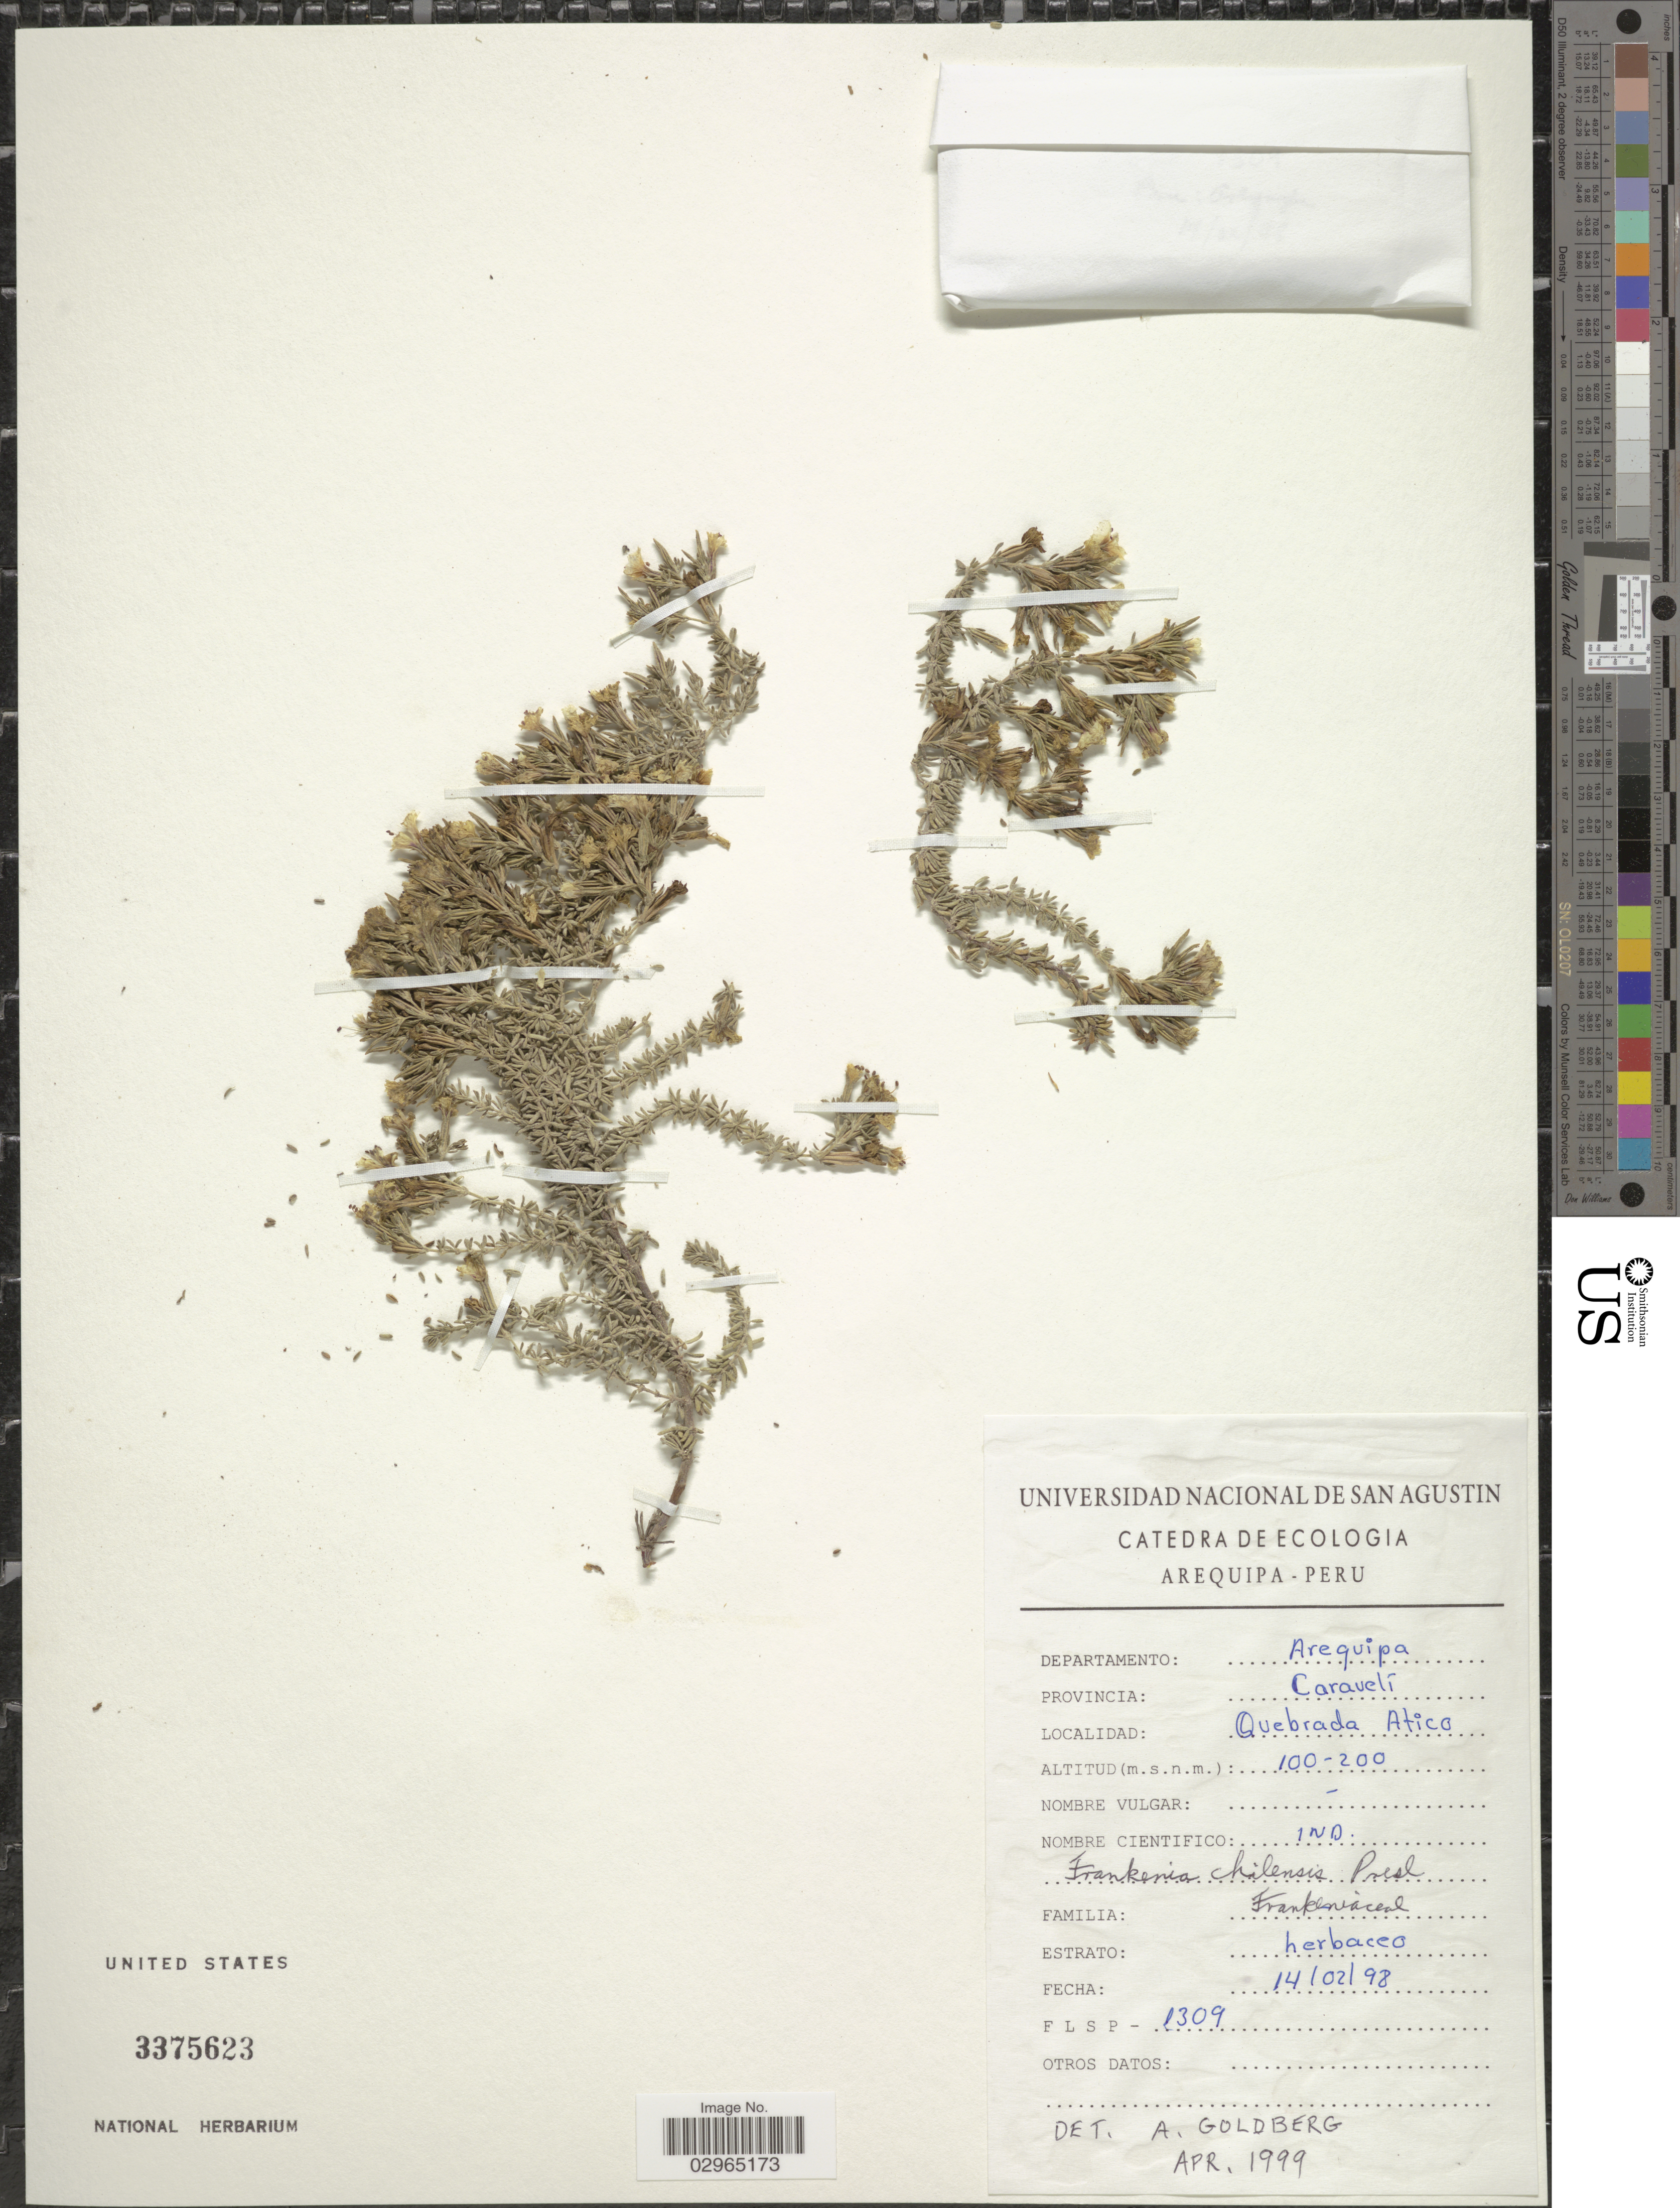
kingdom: Plantae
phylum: Tracheophyta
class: Magnoliopsida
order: Caryophyllales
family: Frankeniaceae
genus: Frankenia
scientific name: Frankenia chilensis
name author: C. Presl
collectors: F. L. S. P.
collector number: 1309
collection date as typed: Transcribed d/m/y: 14/2/98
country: Peru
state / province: Arequipa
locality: Departamento Arequipa. Provincia: Caravelí. Quebrada Atica.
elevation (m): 100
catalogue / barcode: US 3375623